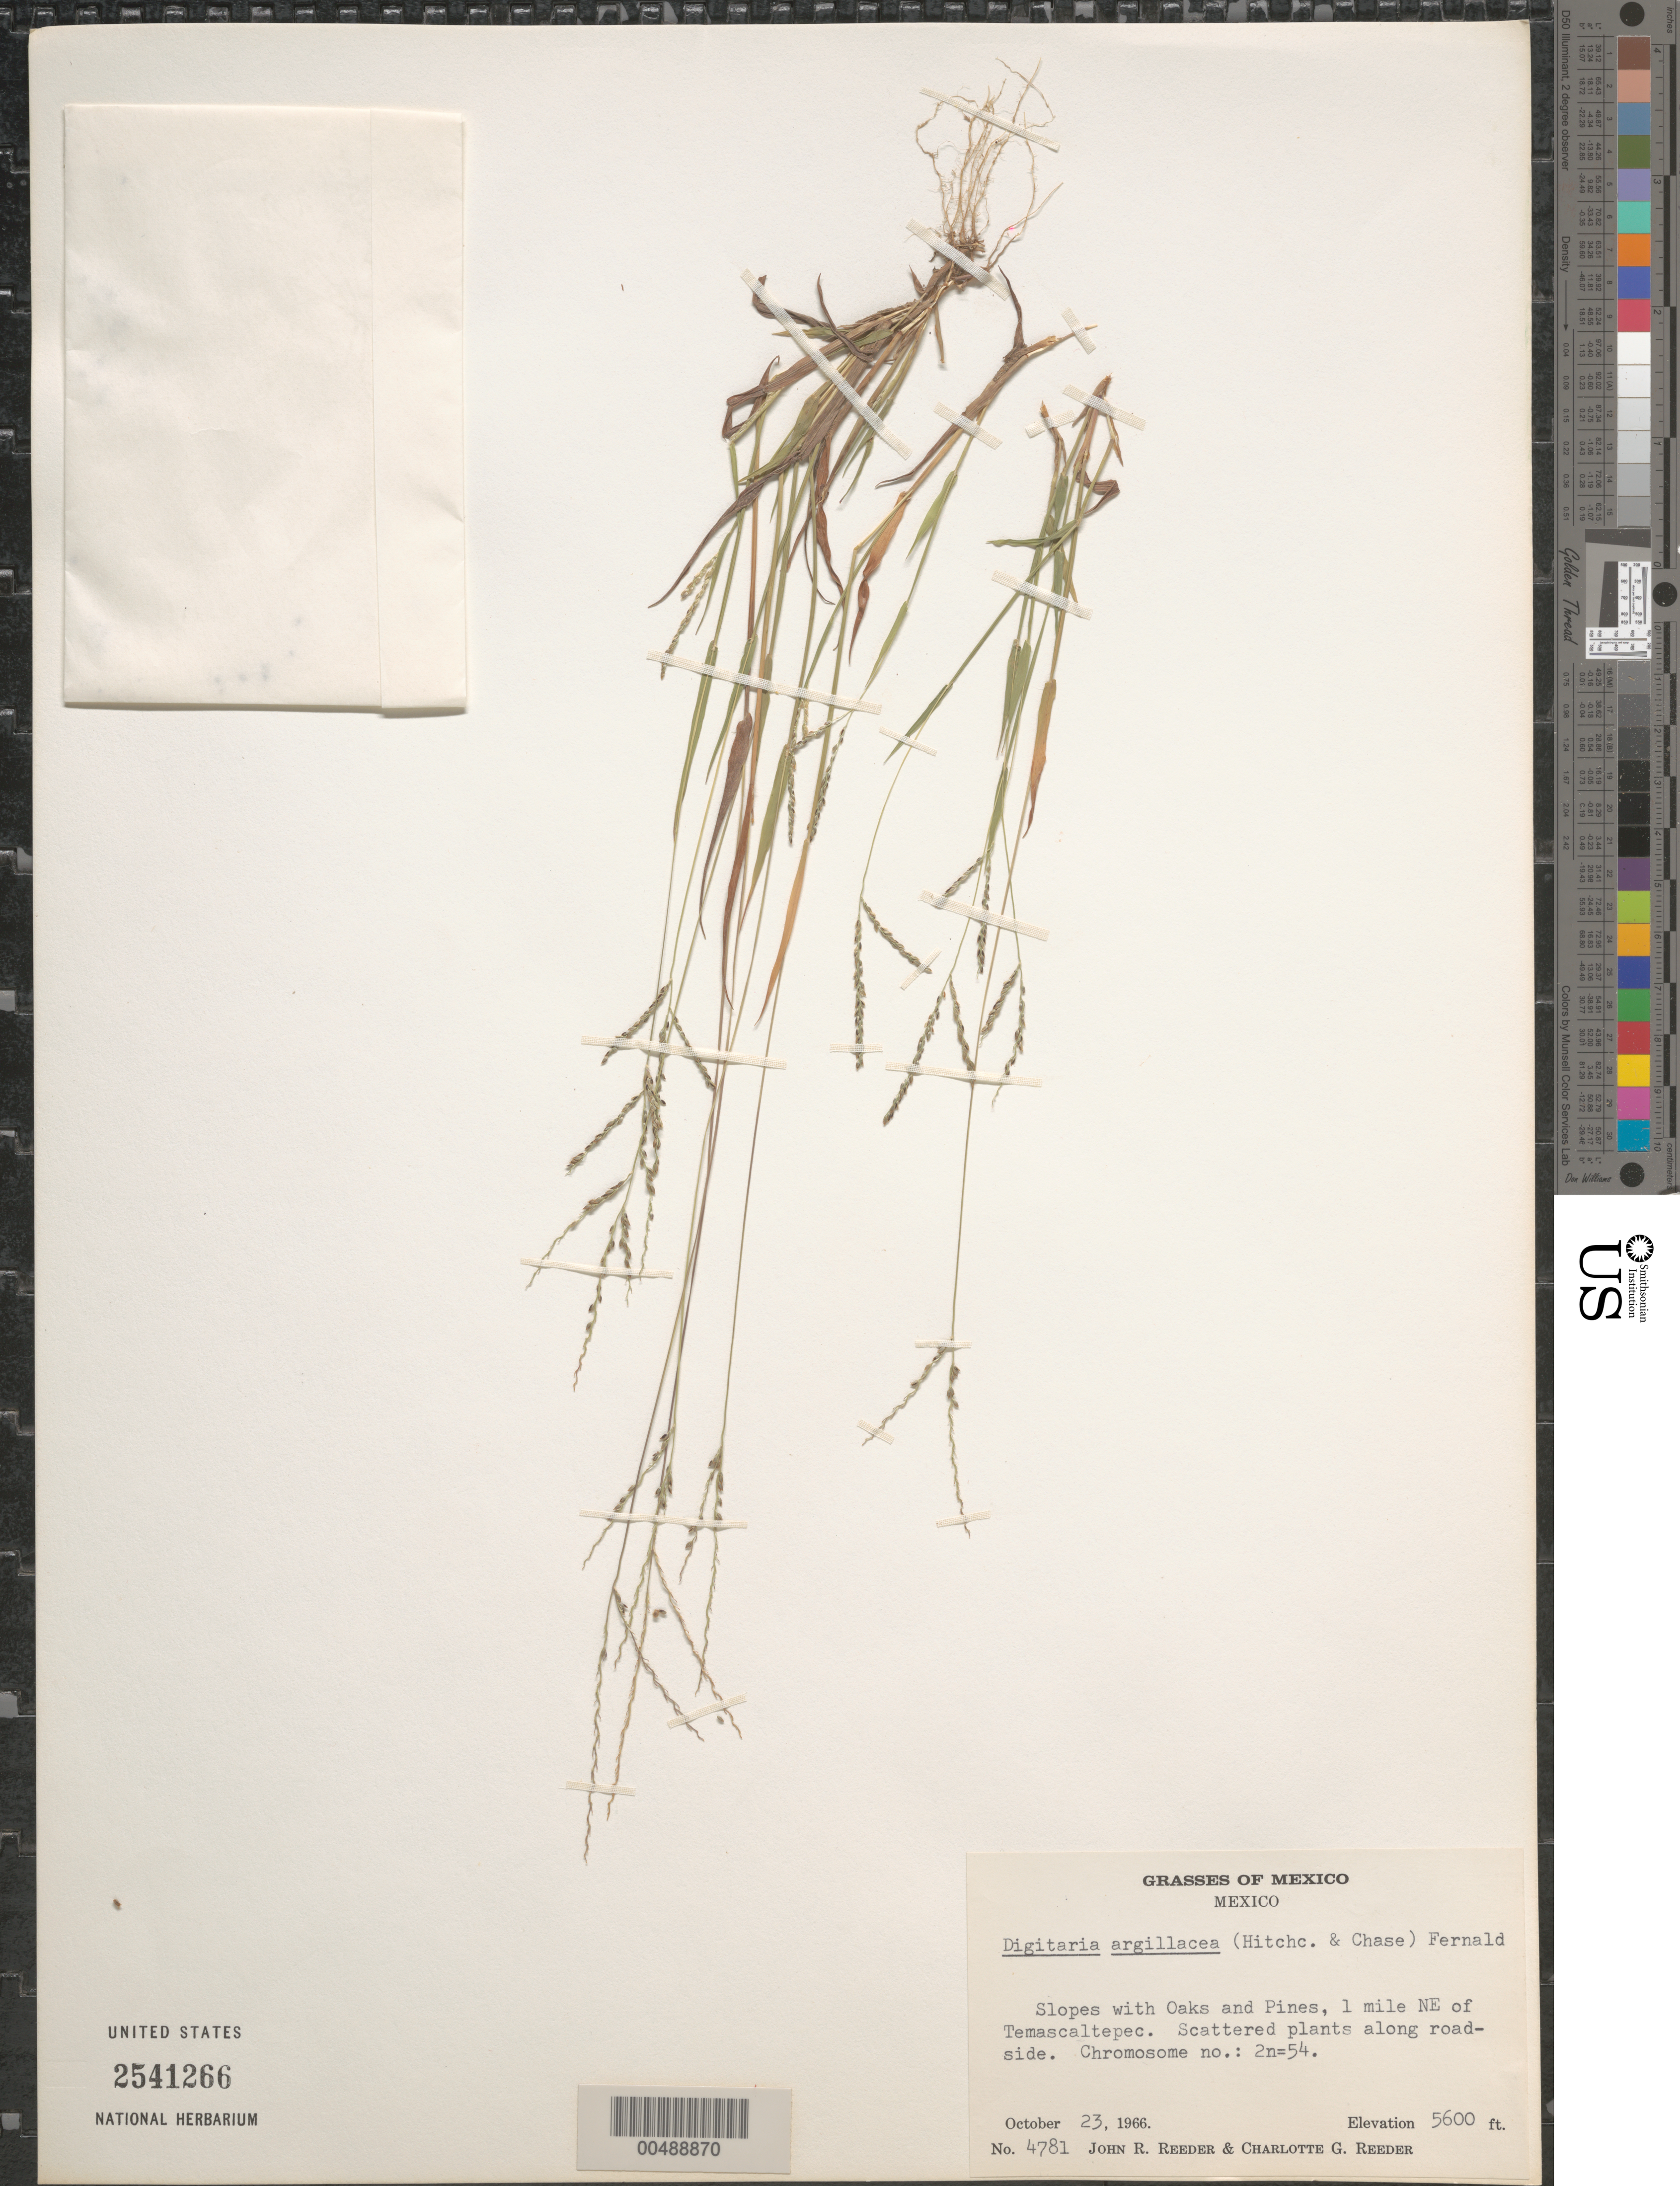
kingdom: Plantae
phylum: Tracheophyta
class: Liliopsida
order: Poales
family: Poaceae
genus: Digitaria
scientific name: Digitaria argillacea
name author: (Hitchc. & Chase) Fernald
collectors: J. R. Reeder & C. G. Reeder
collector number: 4781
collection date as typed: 23 Oct 1966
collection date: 1966-10-23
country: Mexico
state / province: México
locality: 1 mi NE of Temascaltepec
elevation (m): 1707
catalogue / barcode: US 2541266